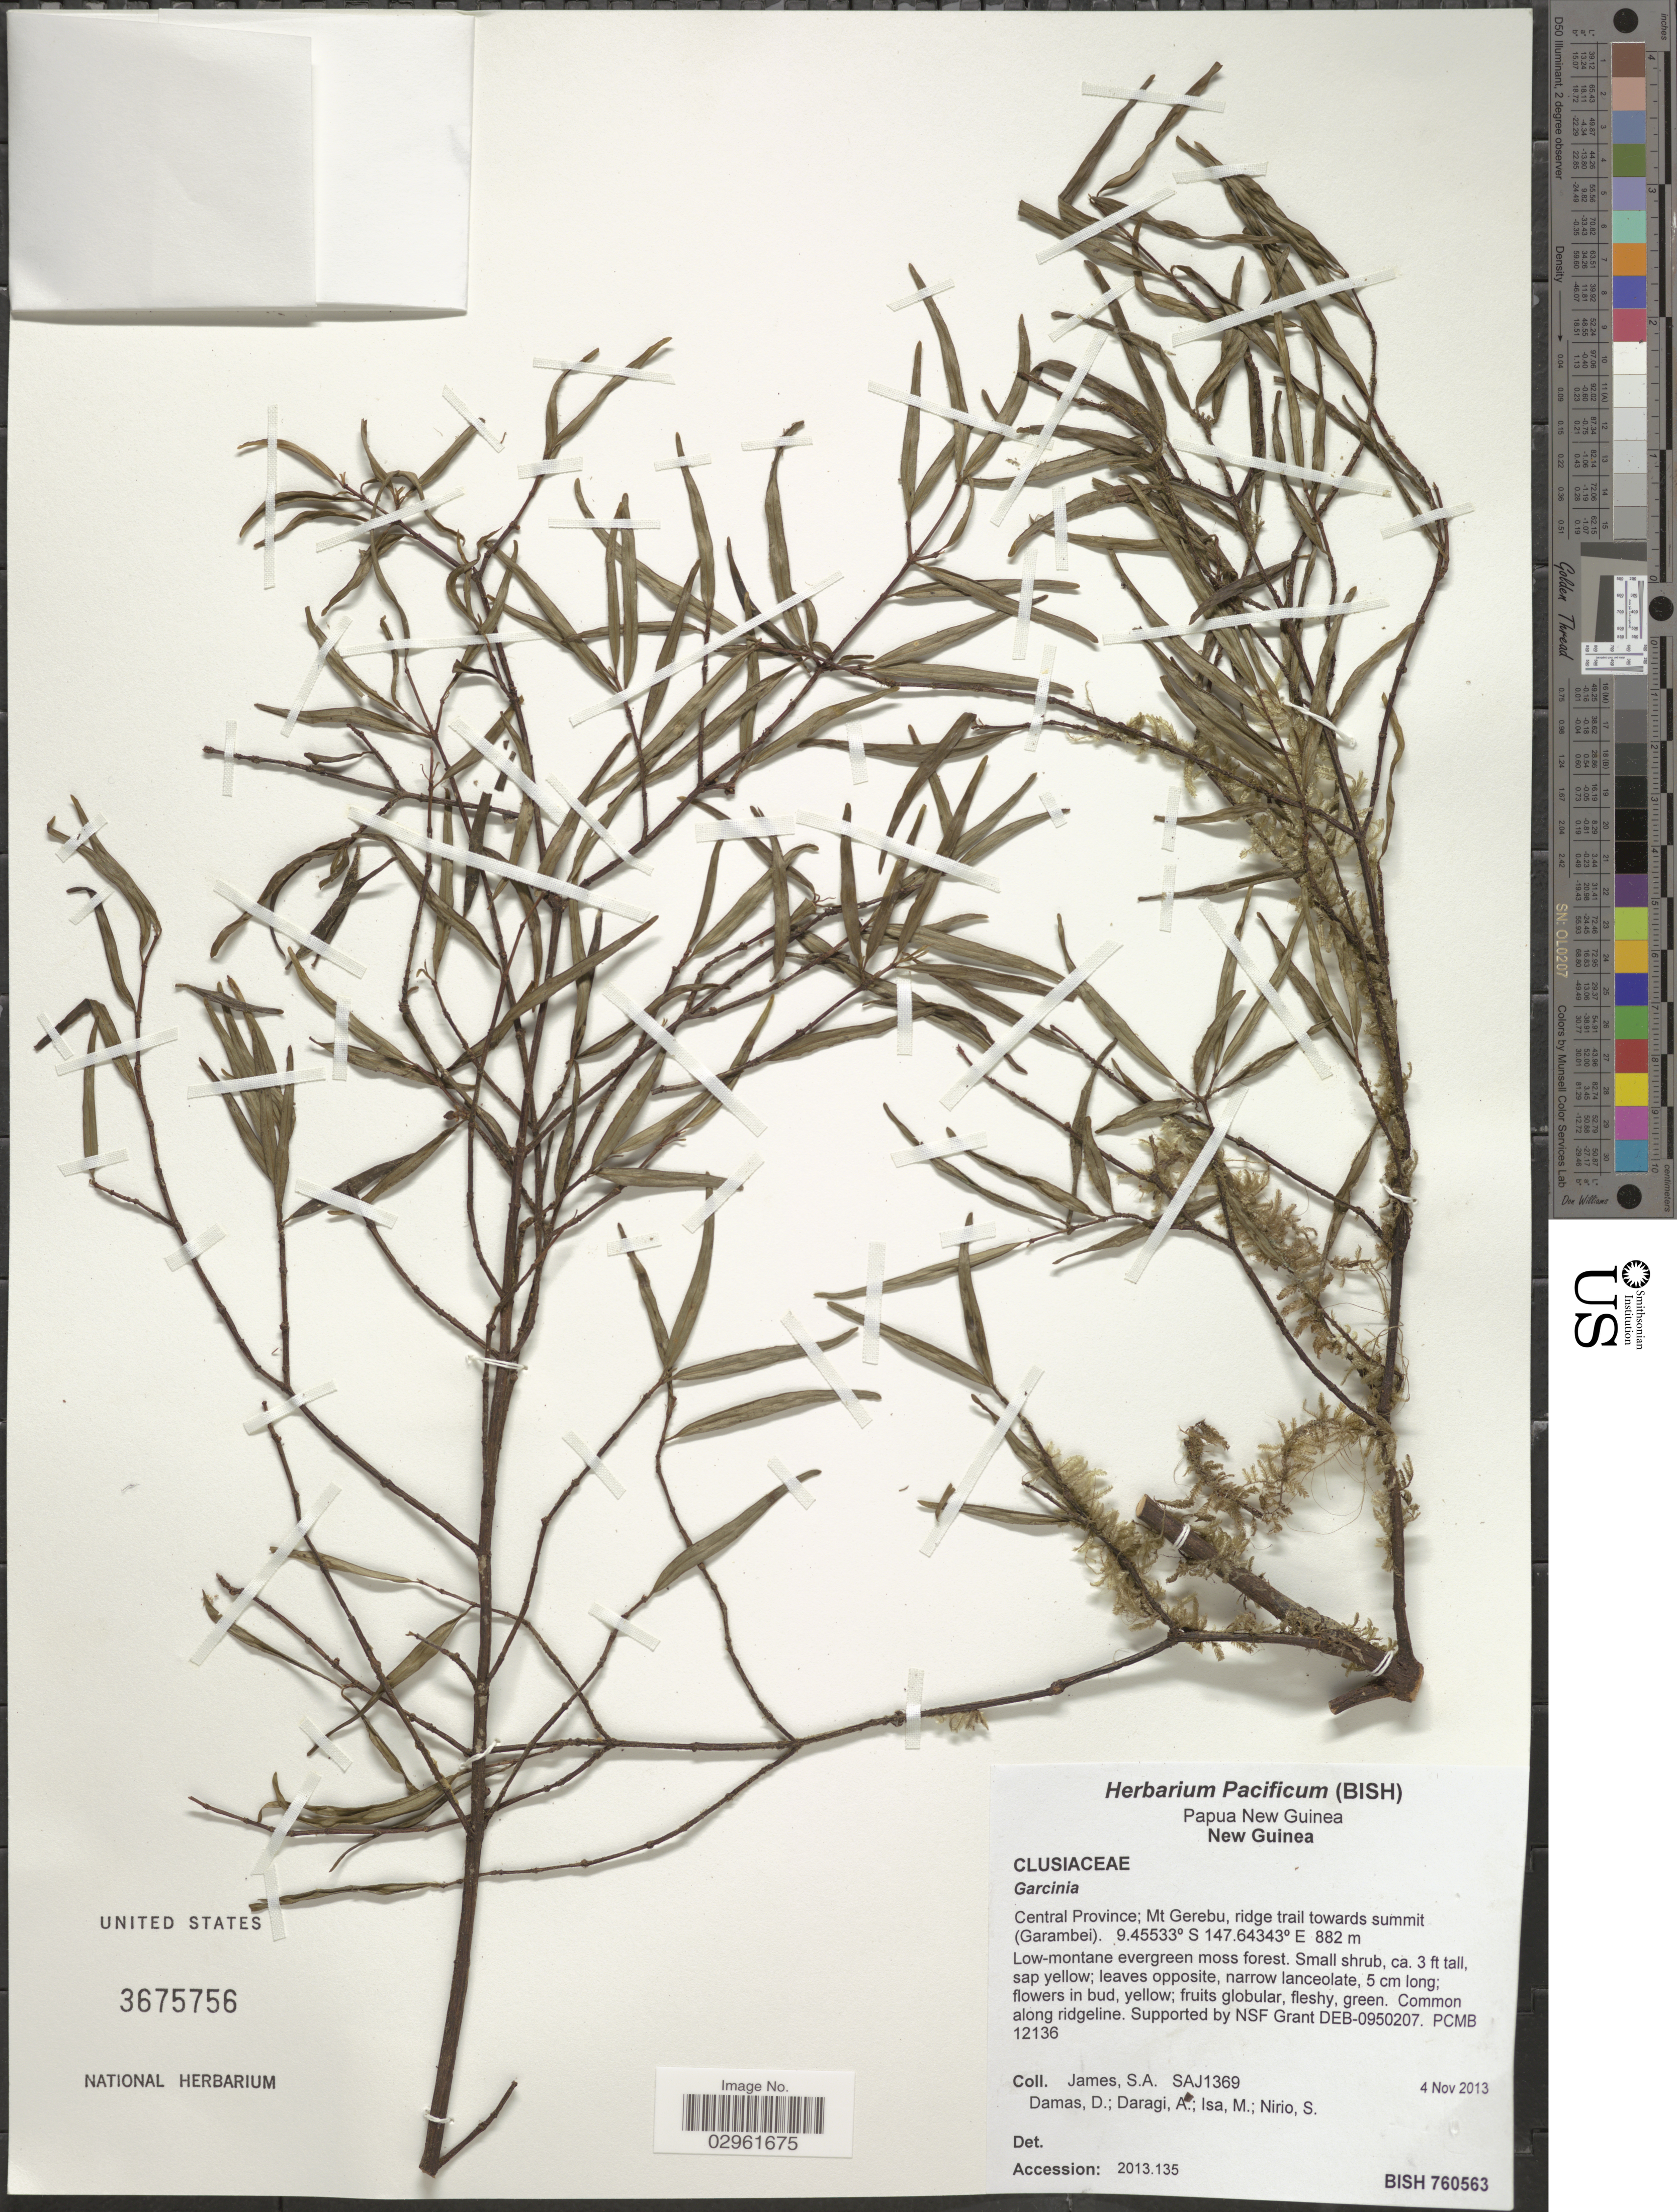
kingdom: Plantae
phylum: Tracheophyta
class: Magnoliopsida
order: Malpighiales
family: Clusiaceae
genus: Garcinia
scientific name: Garcinia sp.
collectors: S. James, D. Damas, A. Daragi, M. Isa & S. Nirio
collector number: SAJ1369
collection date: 2013-11-04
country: Papua New Guinea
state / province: Central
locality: New Guinea. Mt Gerebu, ridge trail towards summit (Garambei).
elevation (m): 882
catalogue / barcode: US 3675756